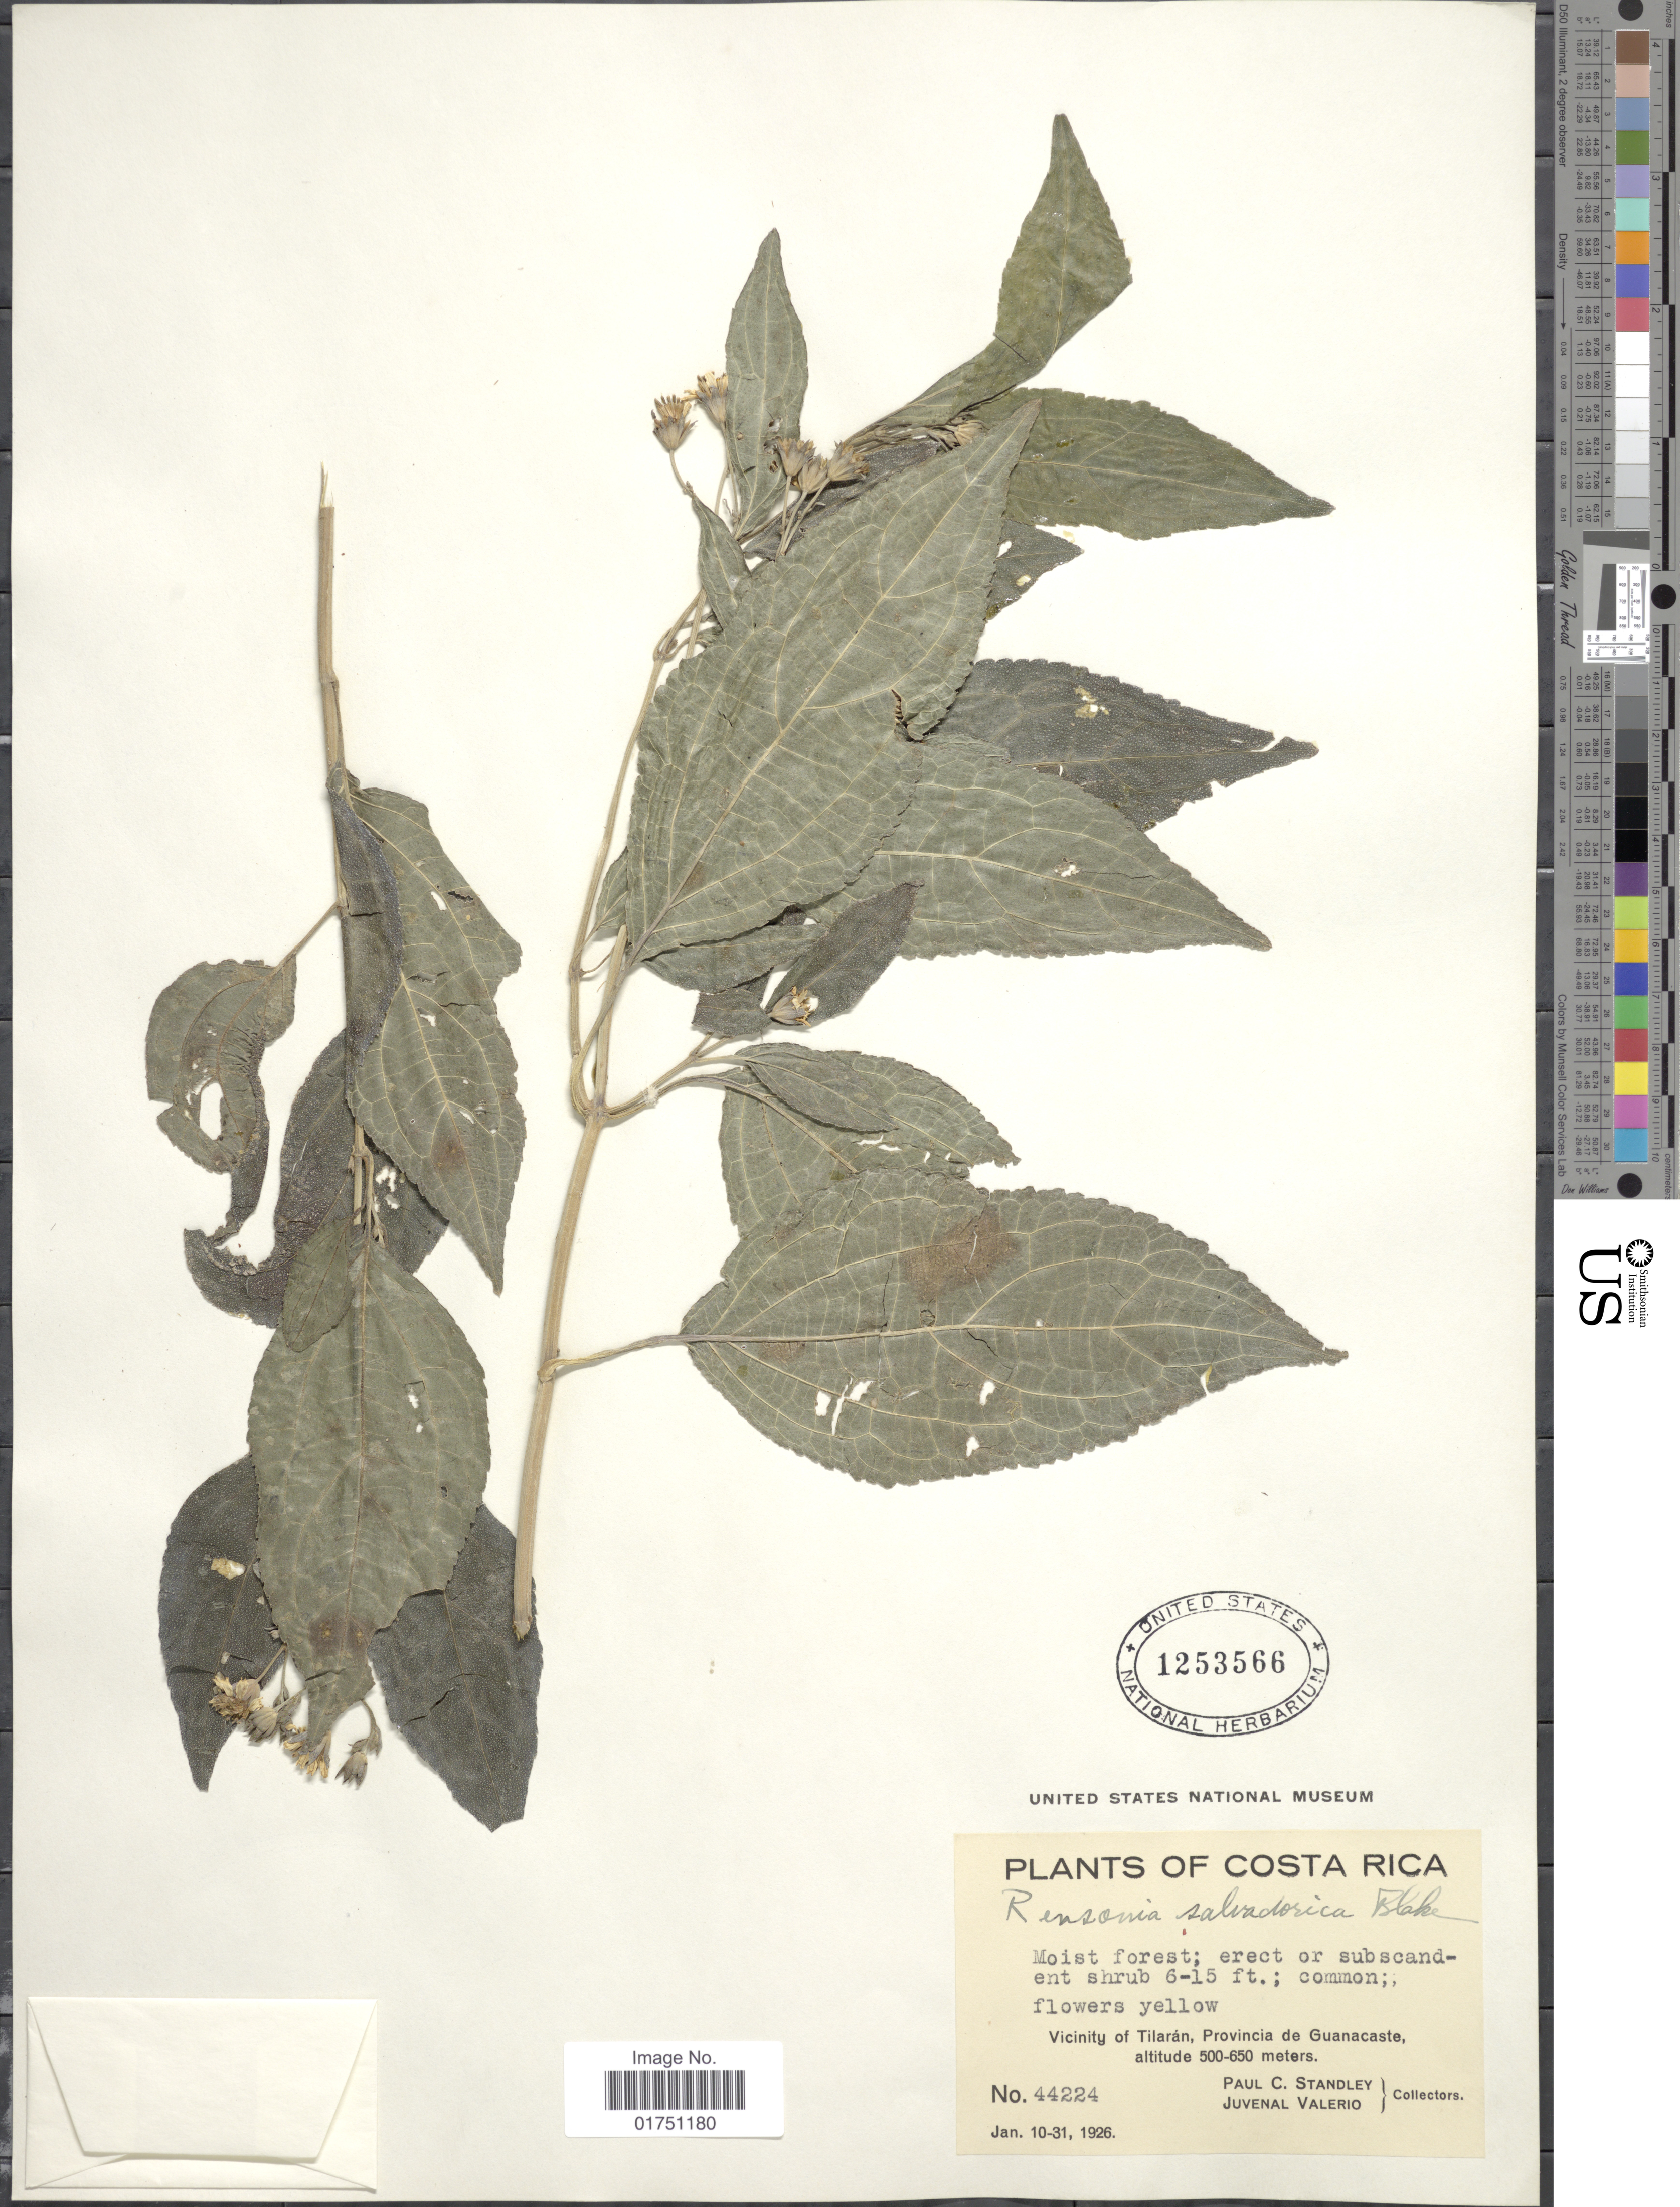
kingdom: Plantae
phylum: Tracheophyta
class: Magnoliopsida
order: Asterales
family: Asteraceae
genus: Rensonia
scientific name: Rensonia salvadorica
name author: S.F. Blake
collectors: P. C. Standley & J. Valerio R.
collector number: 44224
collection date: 1926-01-10/1926-01-31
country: Costa Rica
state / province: Guanacaste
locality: Vicinity of Tilarán, Provincia de Guanacaste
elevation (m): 500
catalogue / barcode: US 1253566